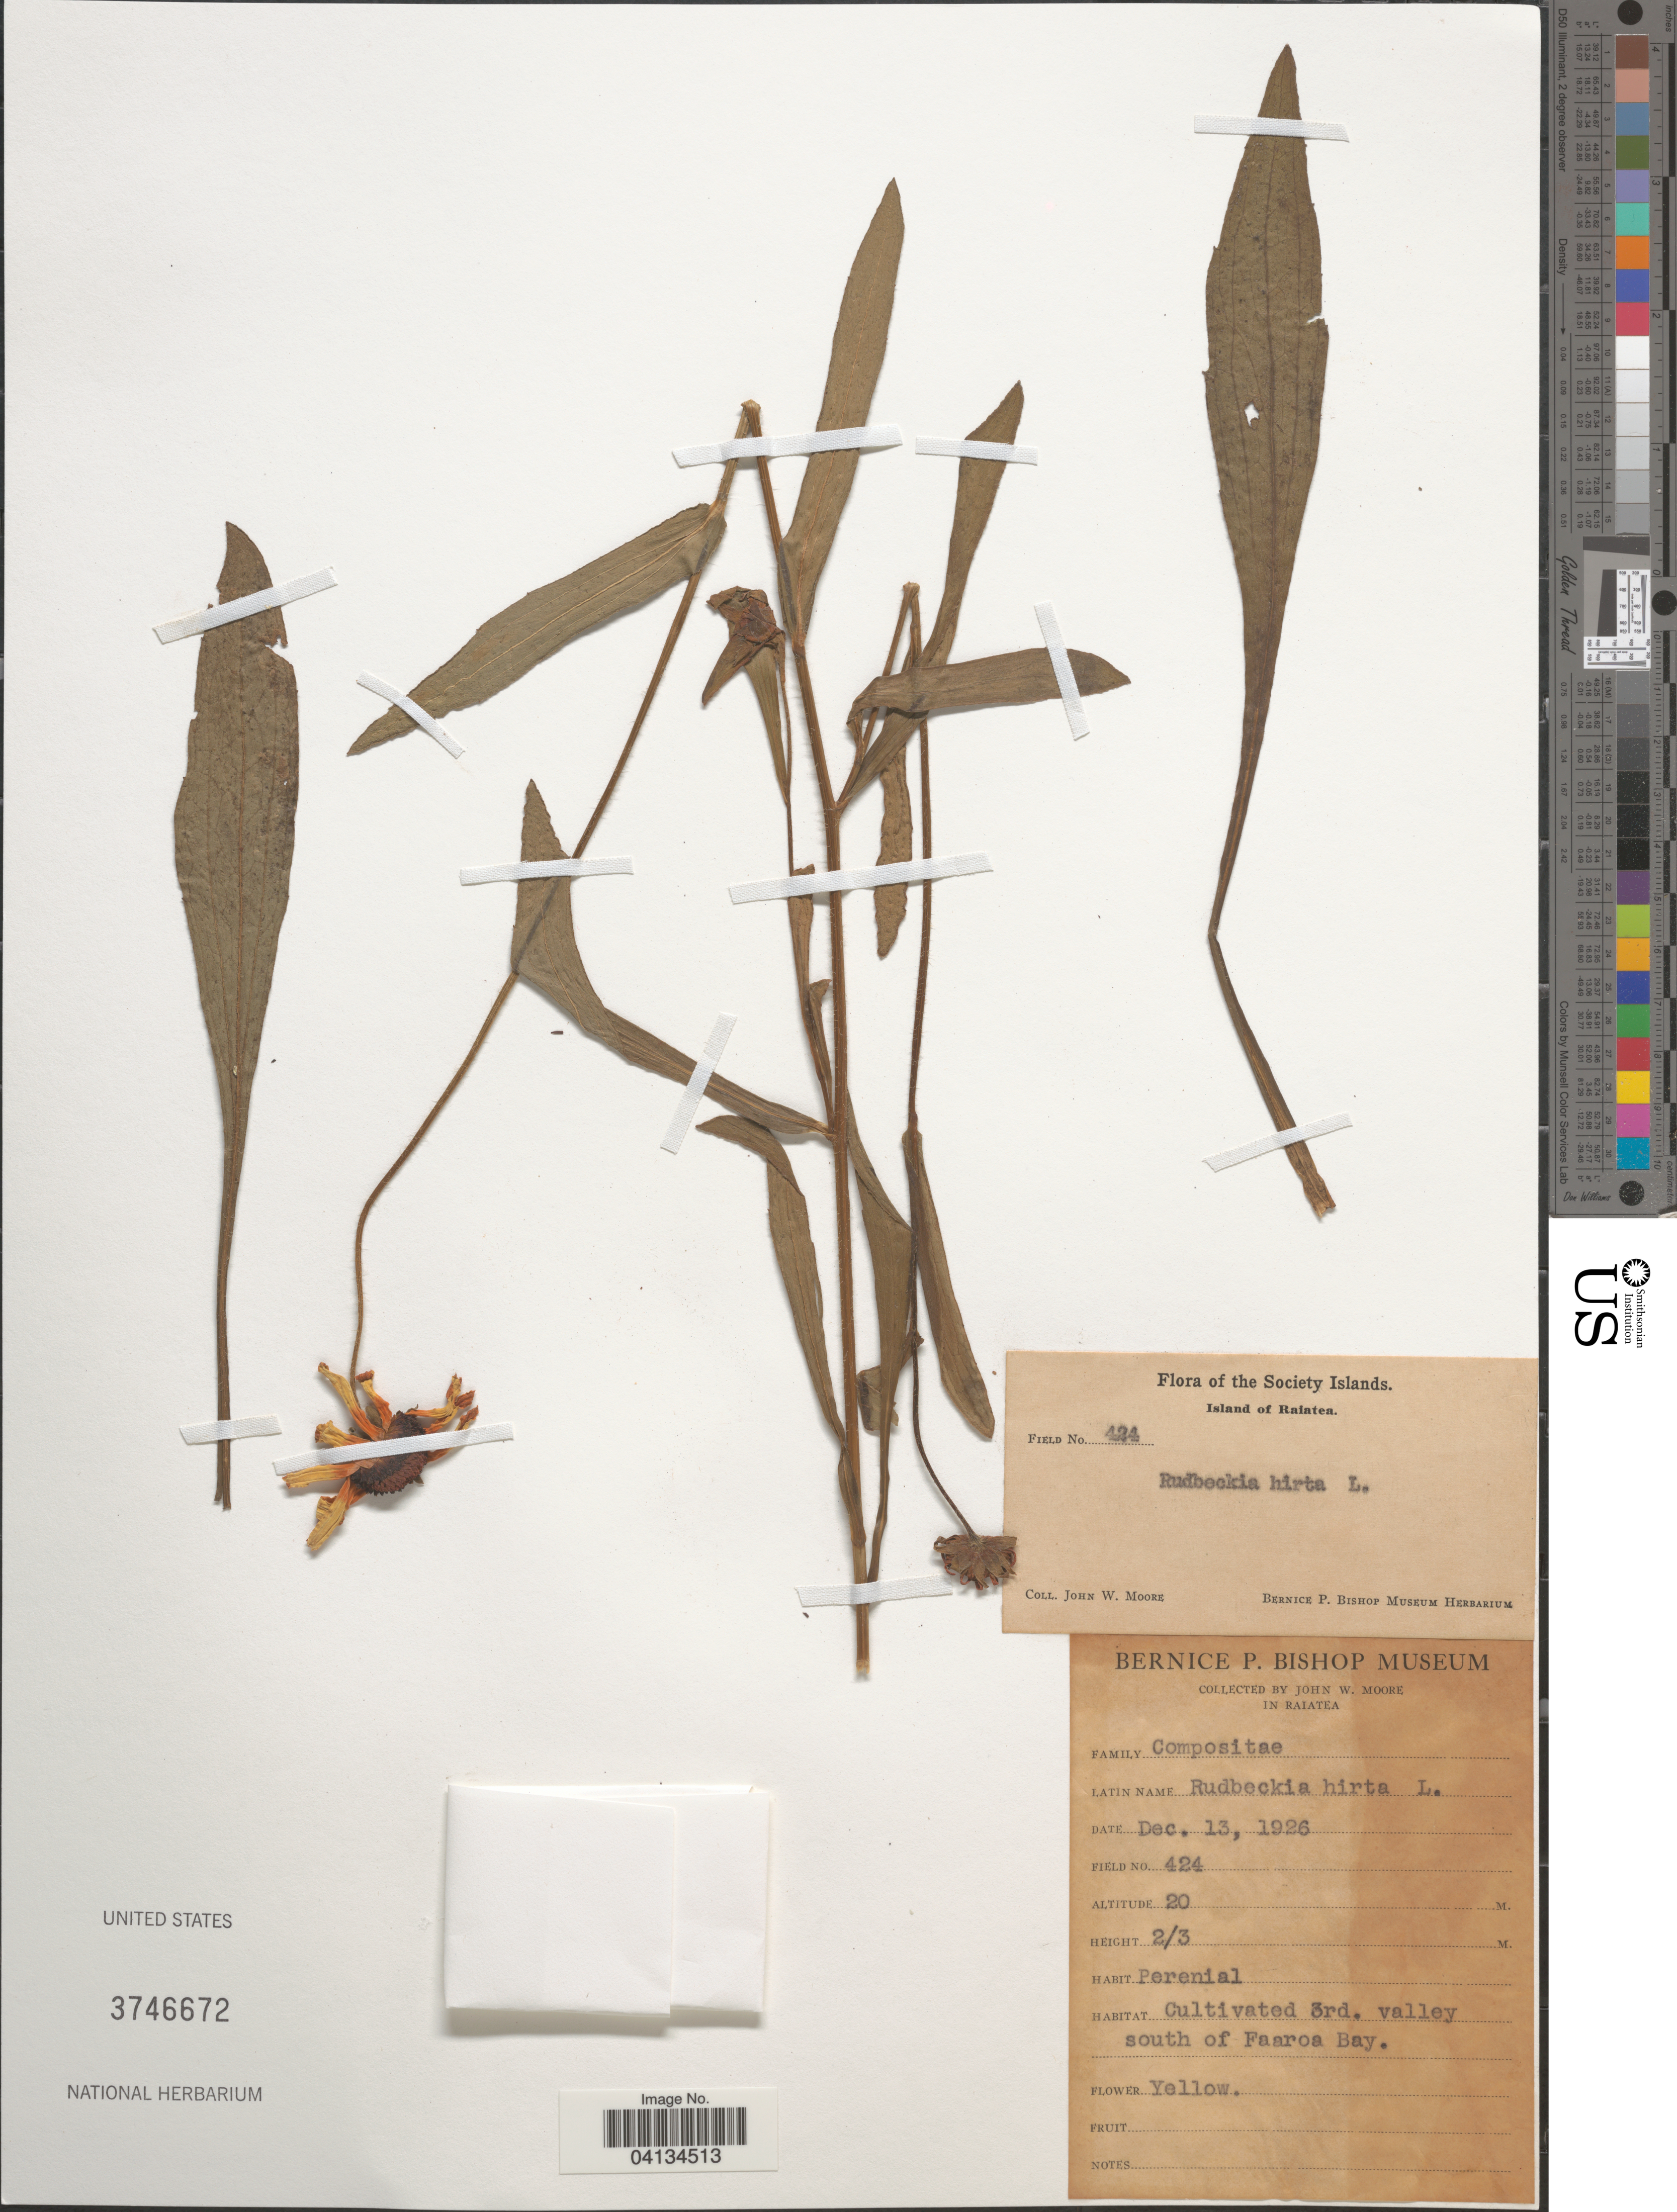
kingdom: Plantae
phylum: Tracheophyta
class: Magnoliopsida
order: Asterales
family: Asteraceae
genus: Rudbeckia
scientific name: Rudbeckia hirta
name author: L.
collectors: J. Moore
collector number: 424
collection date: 1926-12-13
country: French Polynesia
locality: The Society Islands. Island of Raiatea. Cultivated 3rd. valley south of Faaroa Bay.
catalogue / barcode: US 3746672